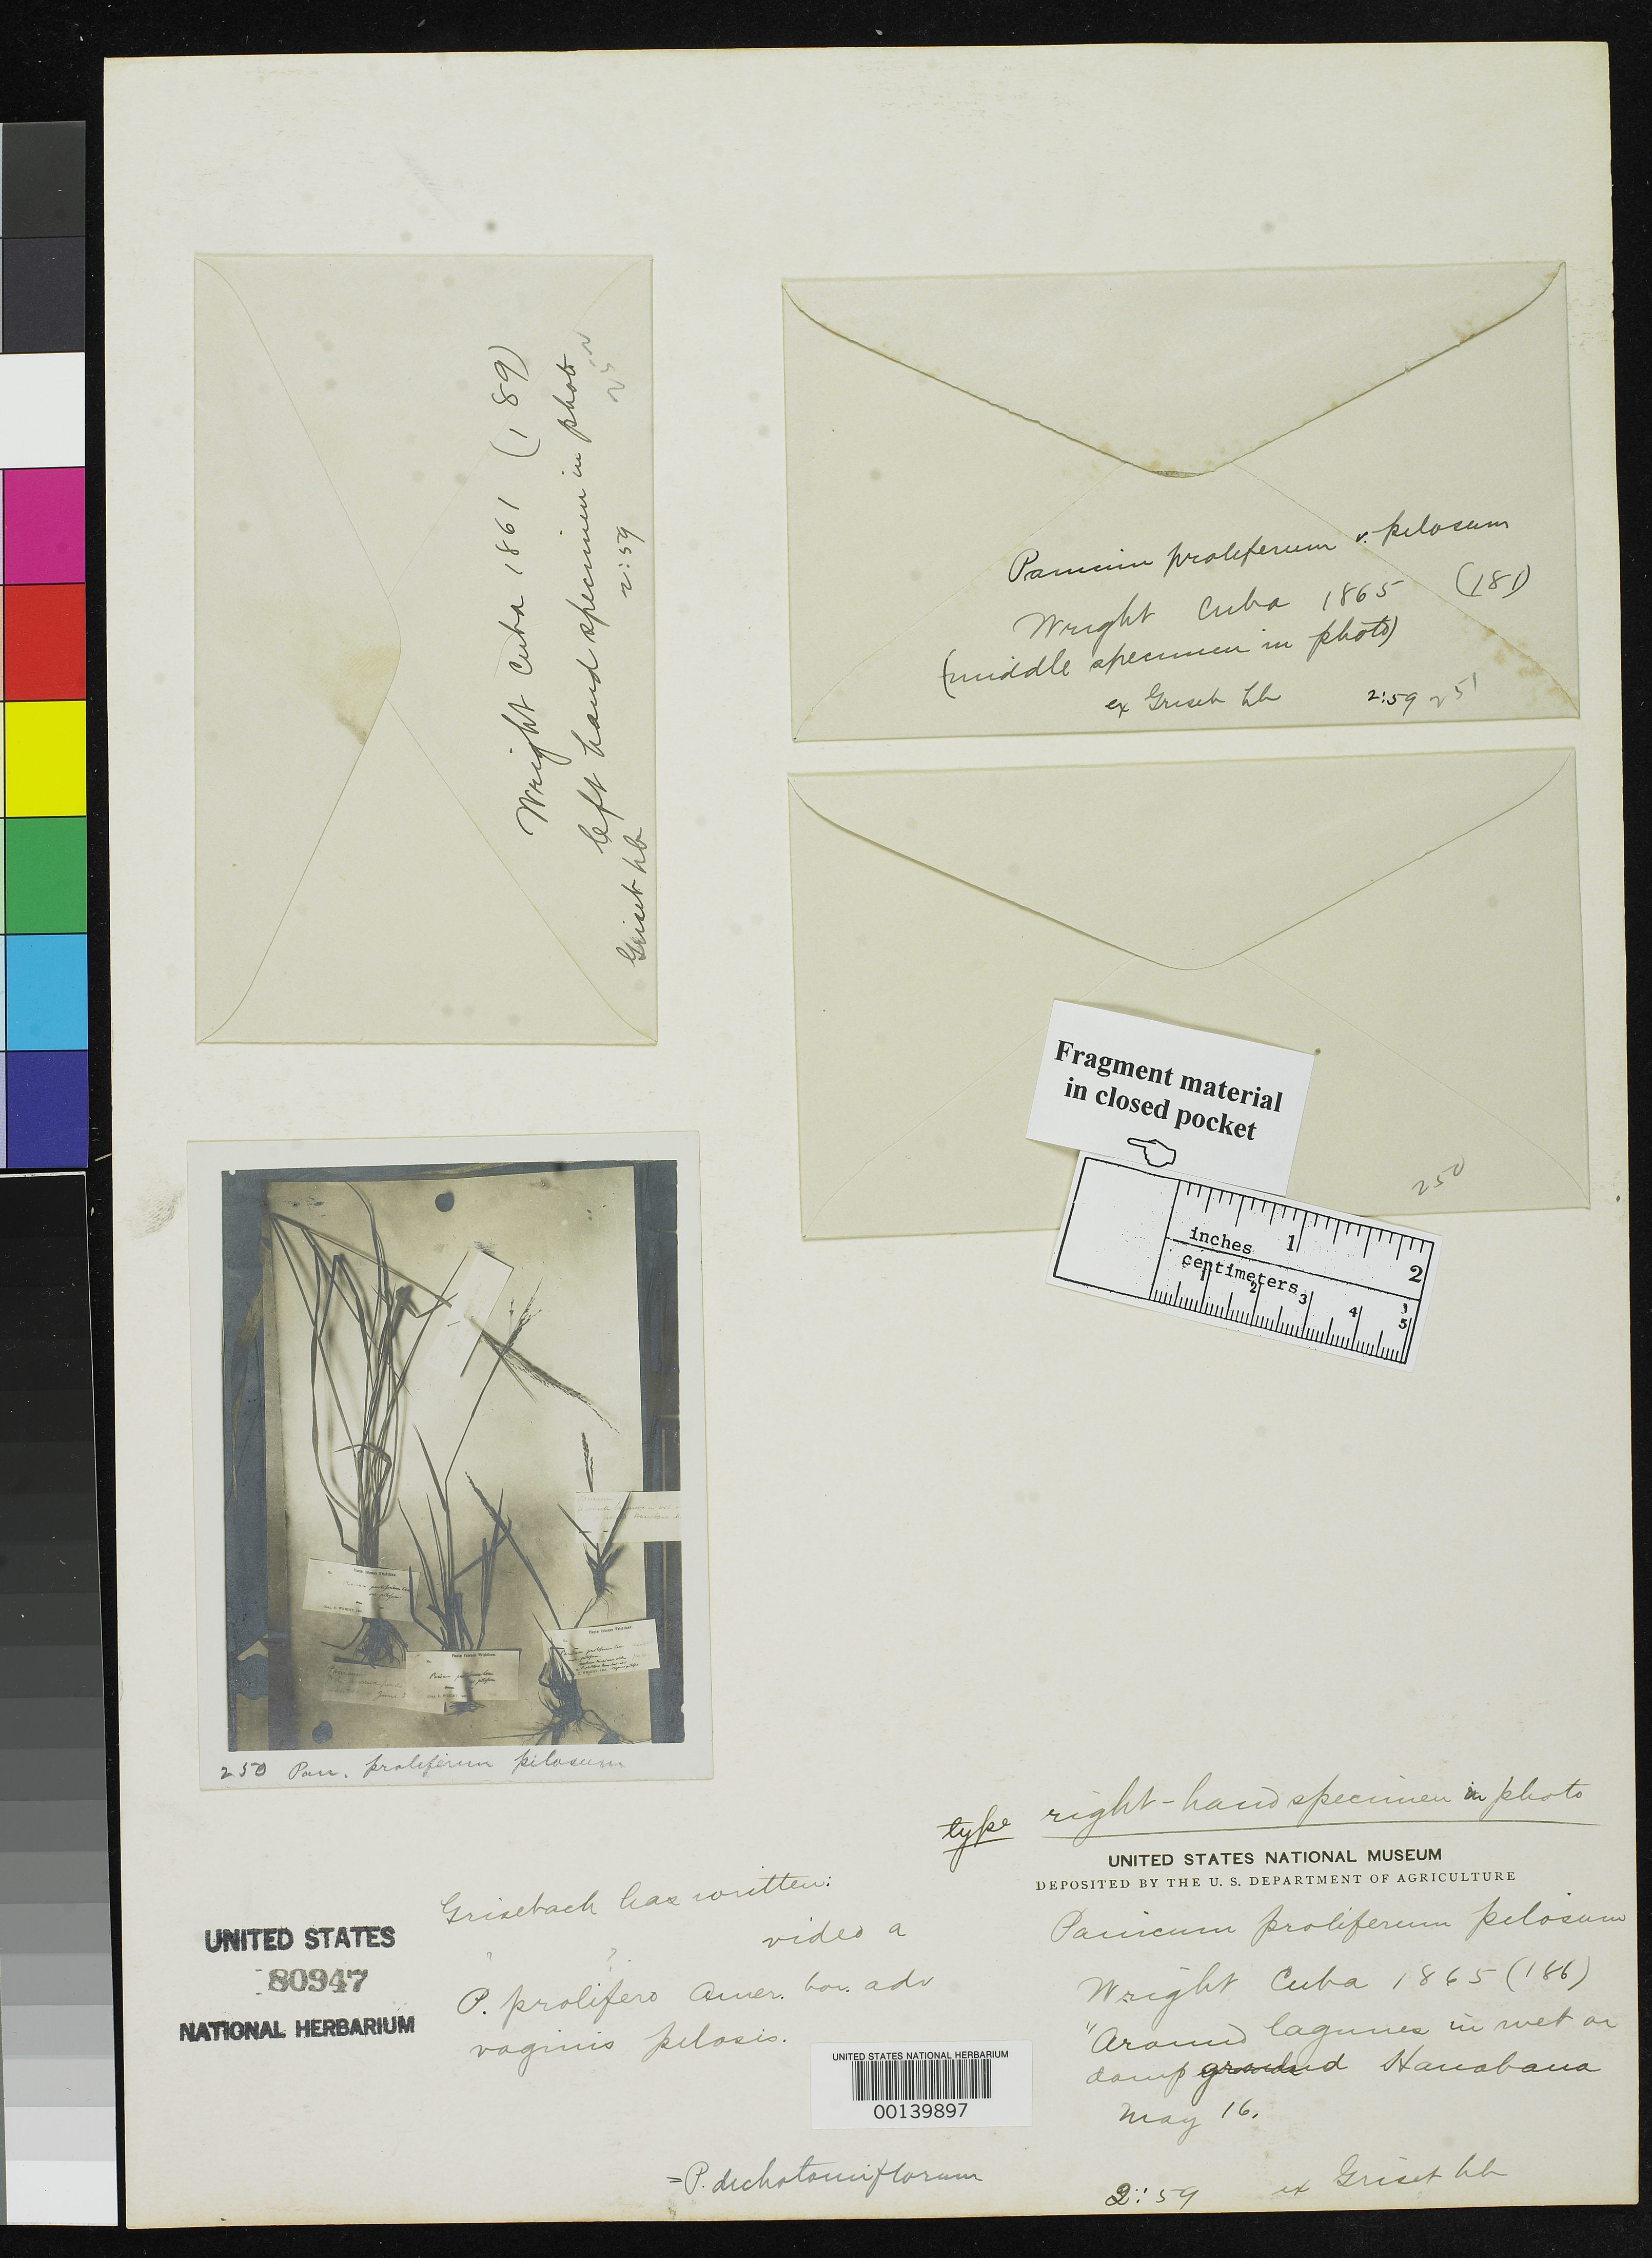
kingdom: Plantae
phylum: Tracheophyta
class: Liliopsida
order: Poales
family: Poaceae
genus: Panicum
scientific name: Panicum proliferum var. pilosum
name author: Griseb.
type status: Type Fragment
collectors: C. Wright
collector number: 186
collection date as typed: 16 May 1865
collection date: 1865-05-16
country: Cuba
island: Greater Antilles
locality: Hanabana.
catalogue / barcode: US 80947